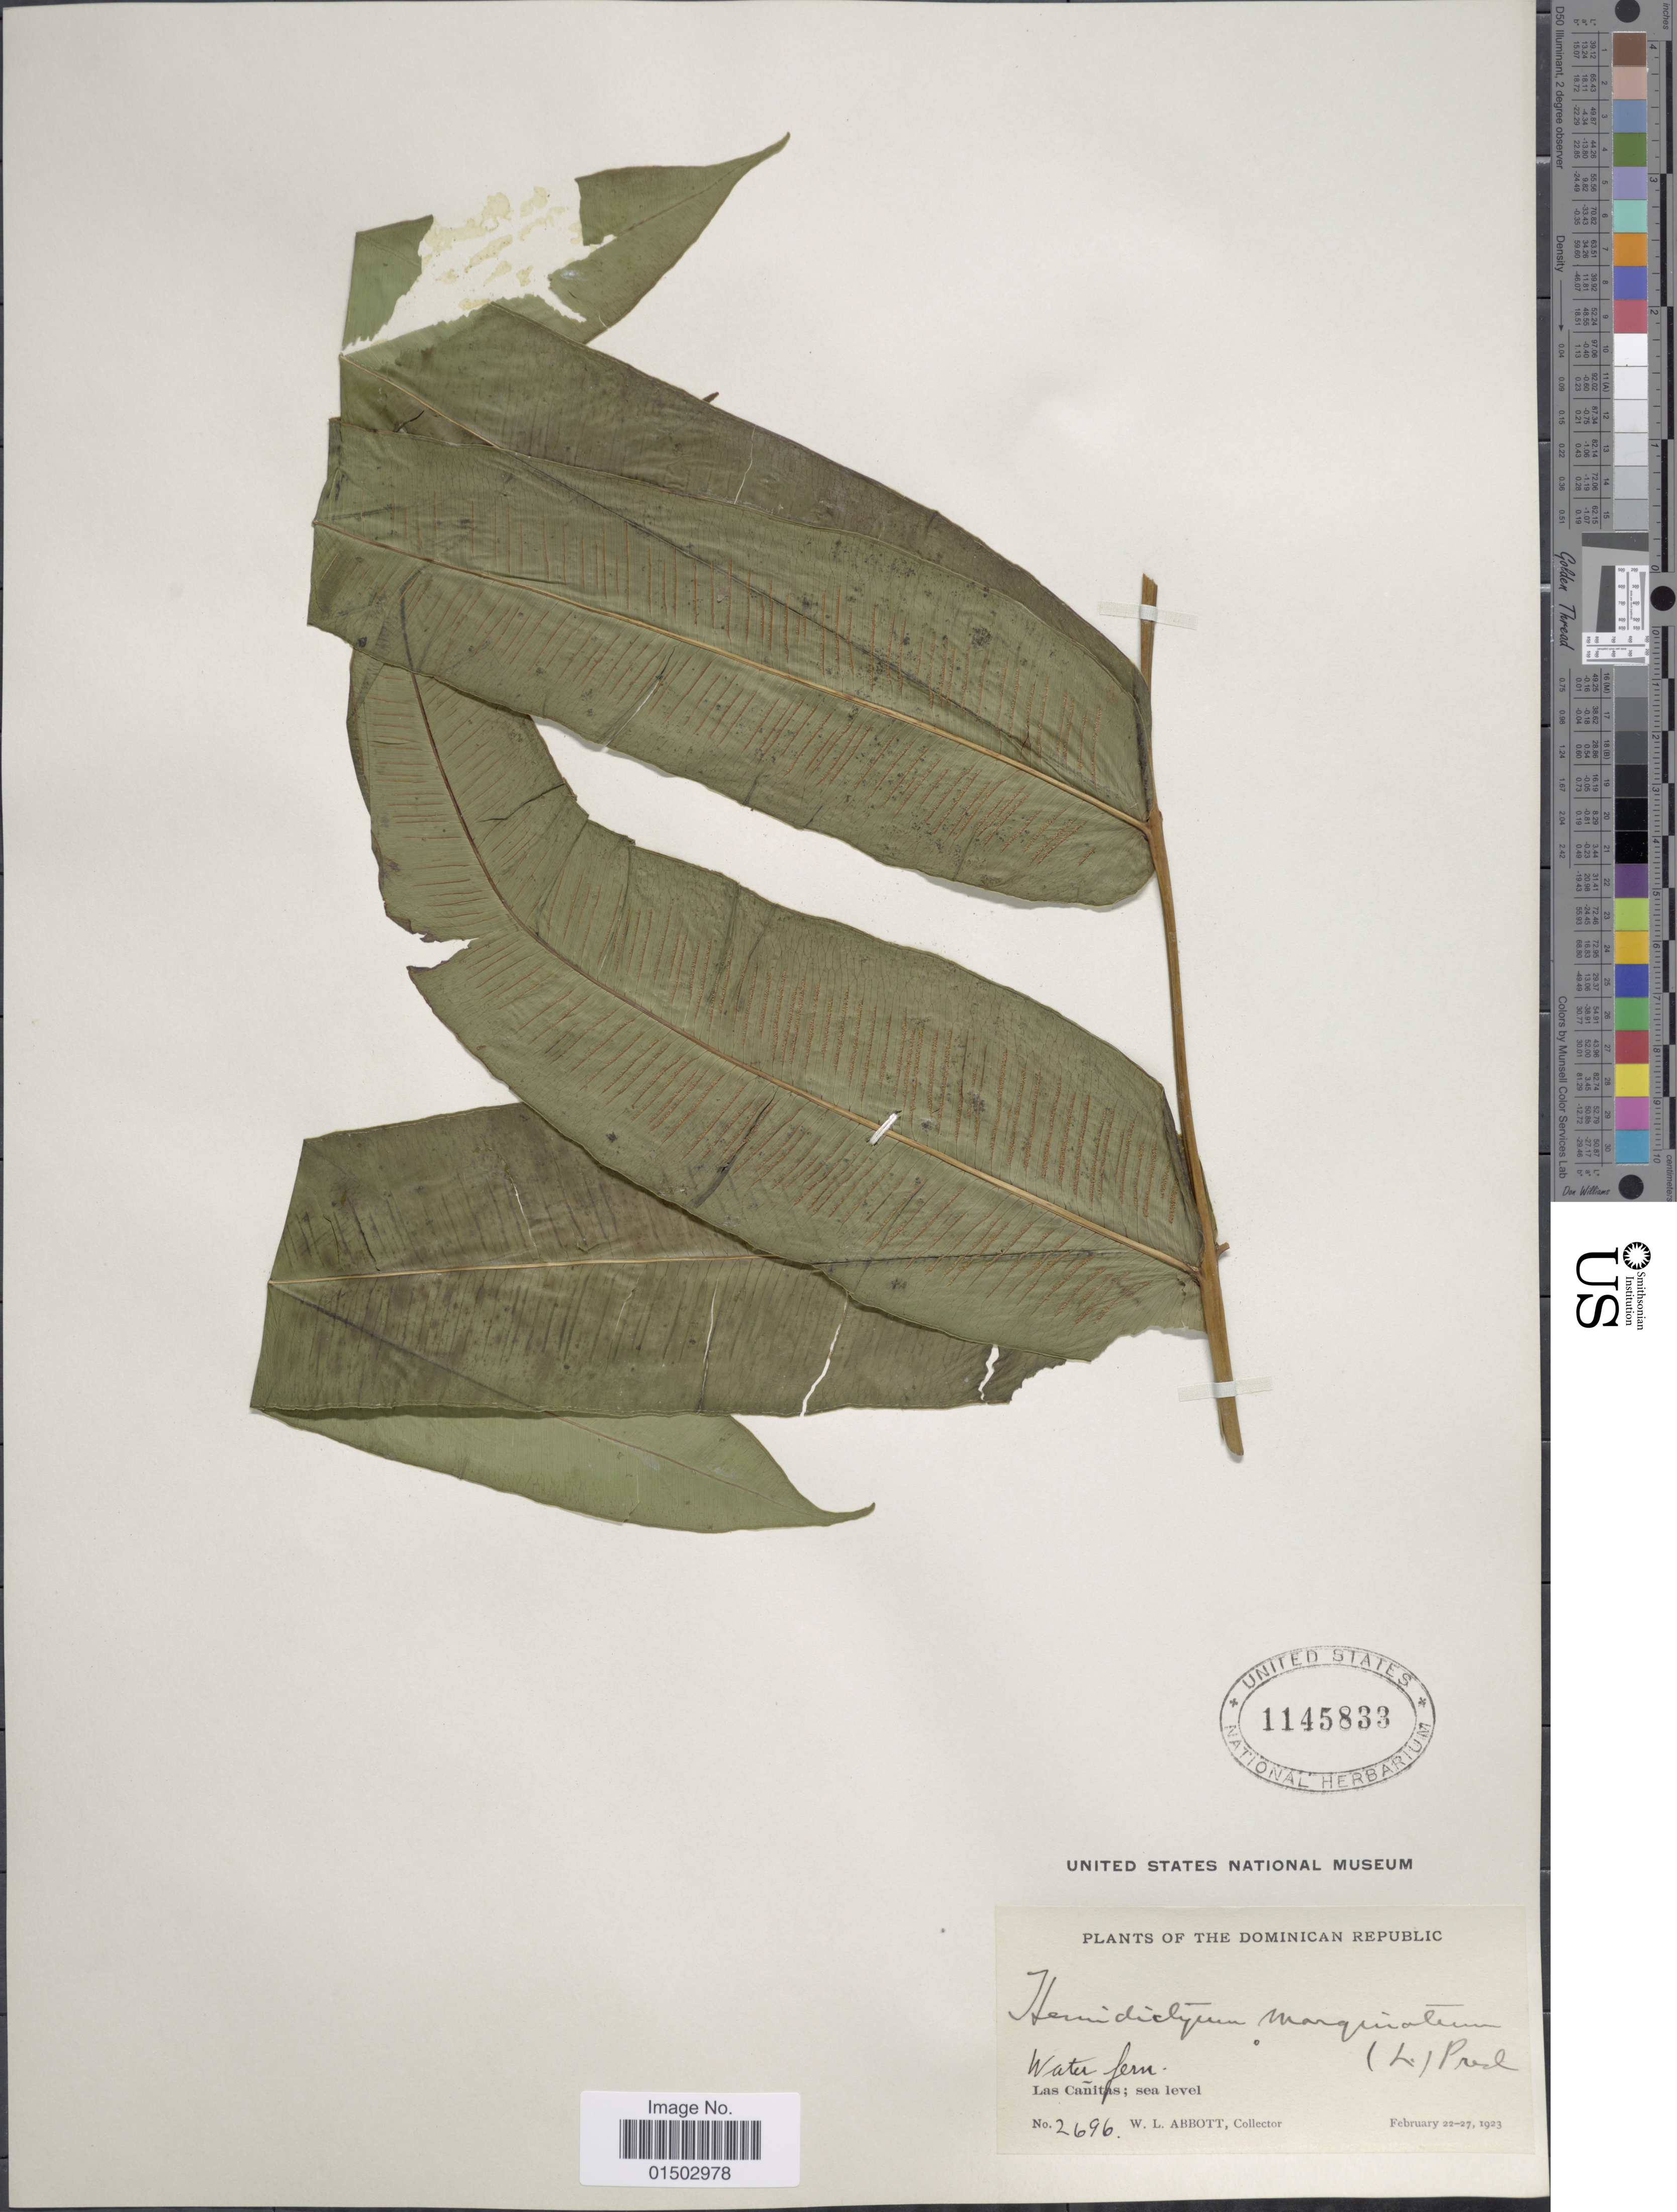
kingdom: Plantae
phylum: Tracheophyta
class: Polypodiopsida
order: Polypodiales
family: Hemidictyaceae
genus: Hemidictyum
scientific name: Hemidictyum marginatum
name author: (L.) C. Presl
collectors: W. L. Abbott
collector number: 2696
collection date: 1923-02-22/1923-02-27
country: Dominican Republic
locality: Water fern, Las Canitas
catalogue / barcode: US 1145833